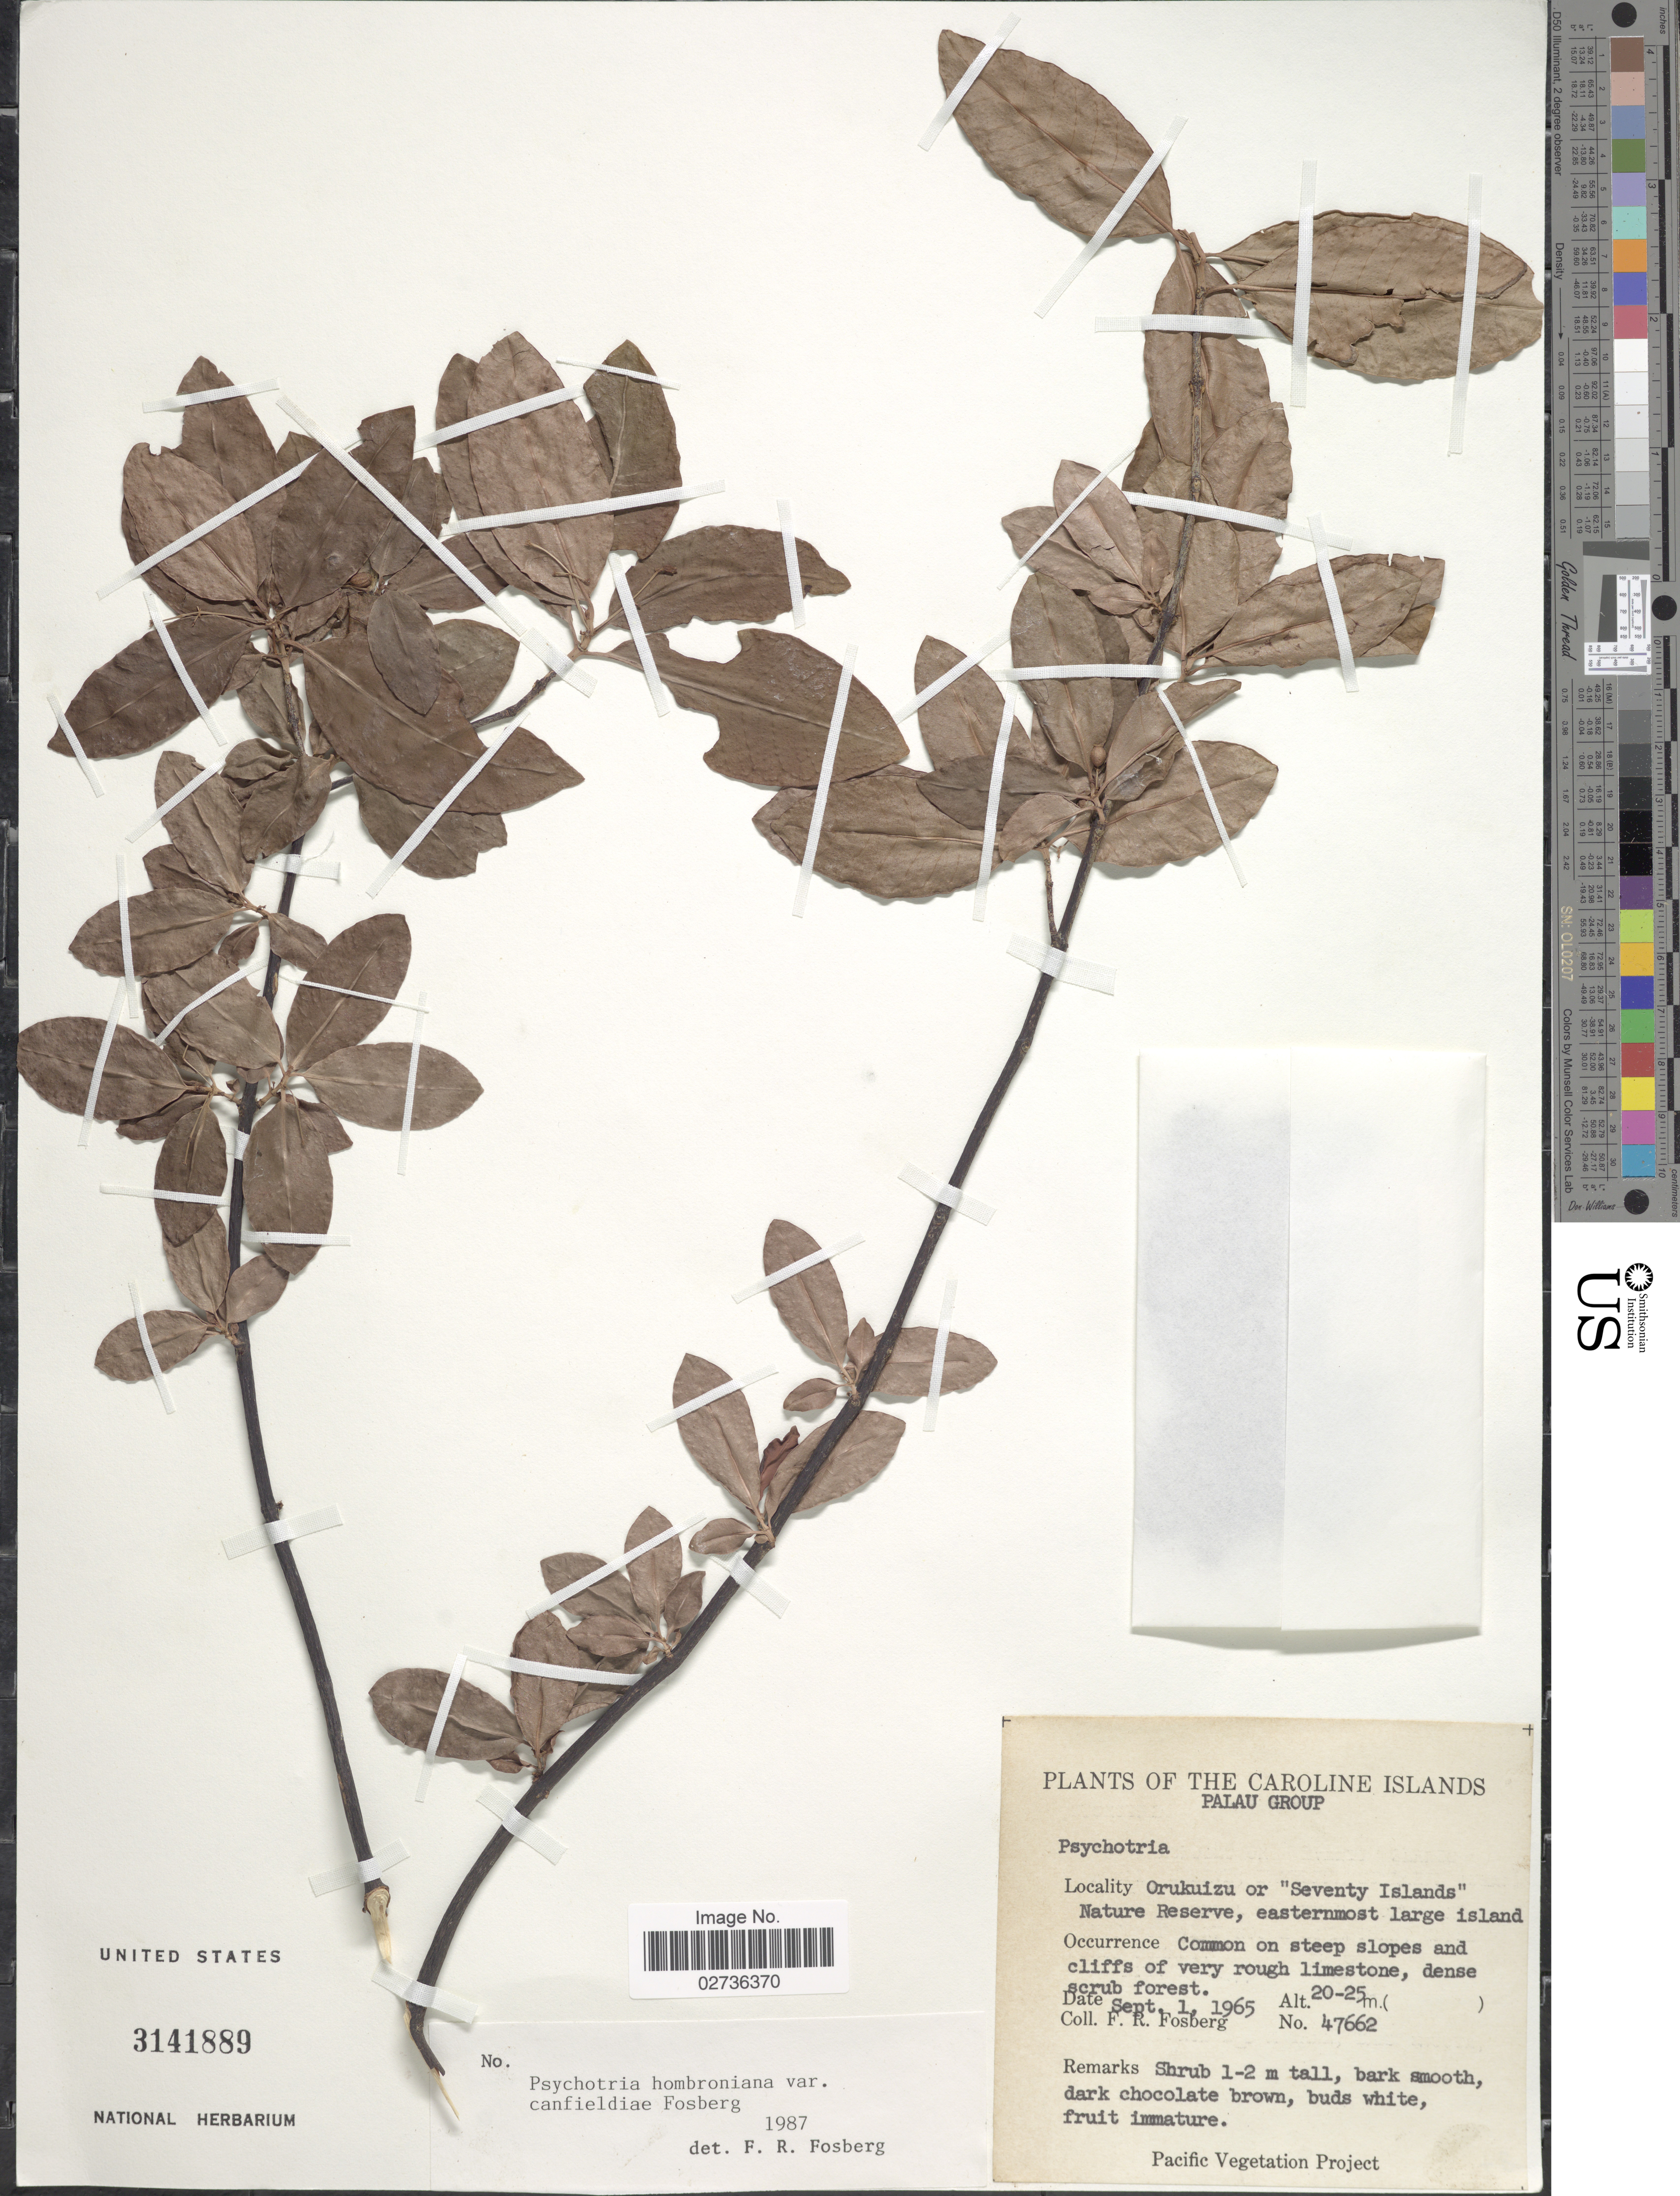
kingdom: Plantae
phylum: Tracheophyta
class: Magnoliopsida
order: Gentianales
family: Rubiaceae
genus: Psychotria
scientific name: Psychotria hombroniana var. canfieldiae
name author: Fosberg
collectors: F. R. Fosberg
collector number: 47662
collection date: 1965-09-01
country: Palau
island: Ngerukeuid [Orukuizu]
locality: Caroline Islands. Palau Group. Orukuizu or : Seventy Islands Nature Reserve, easternmost large island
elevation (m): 20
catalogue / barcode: US 3141889